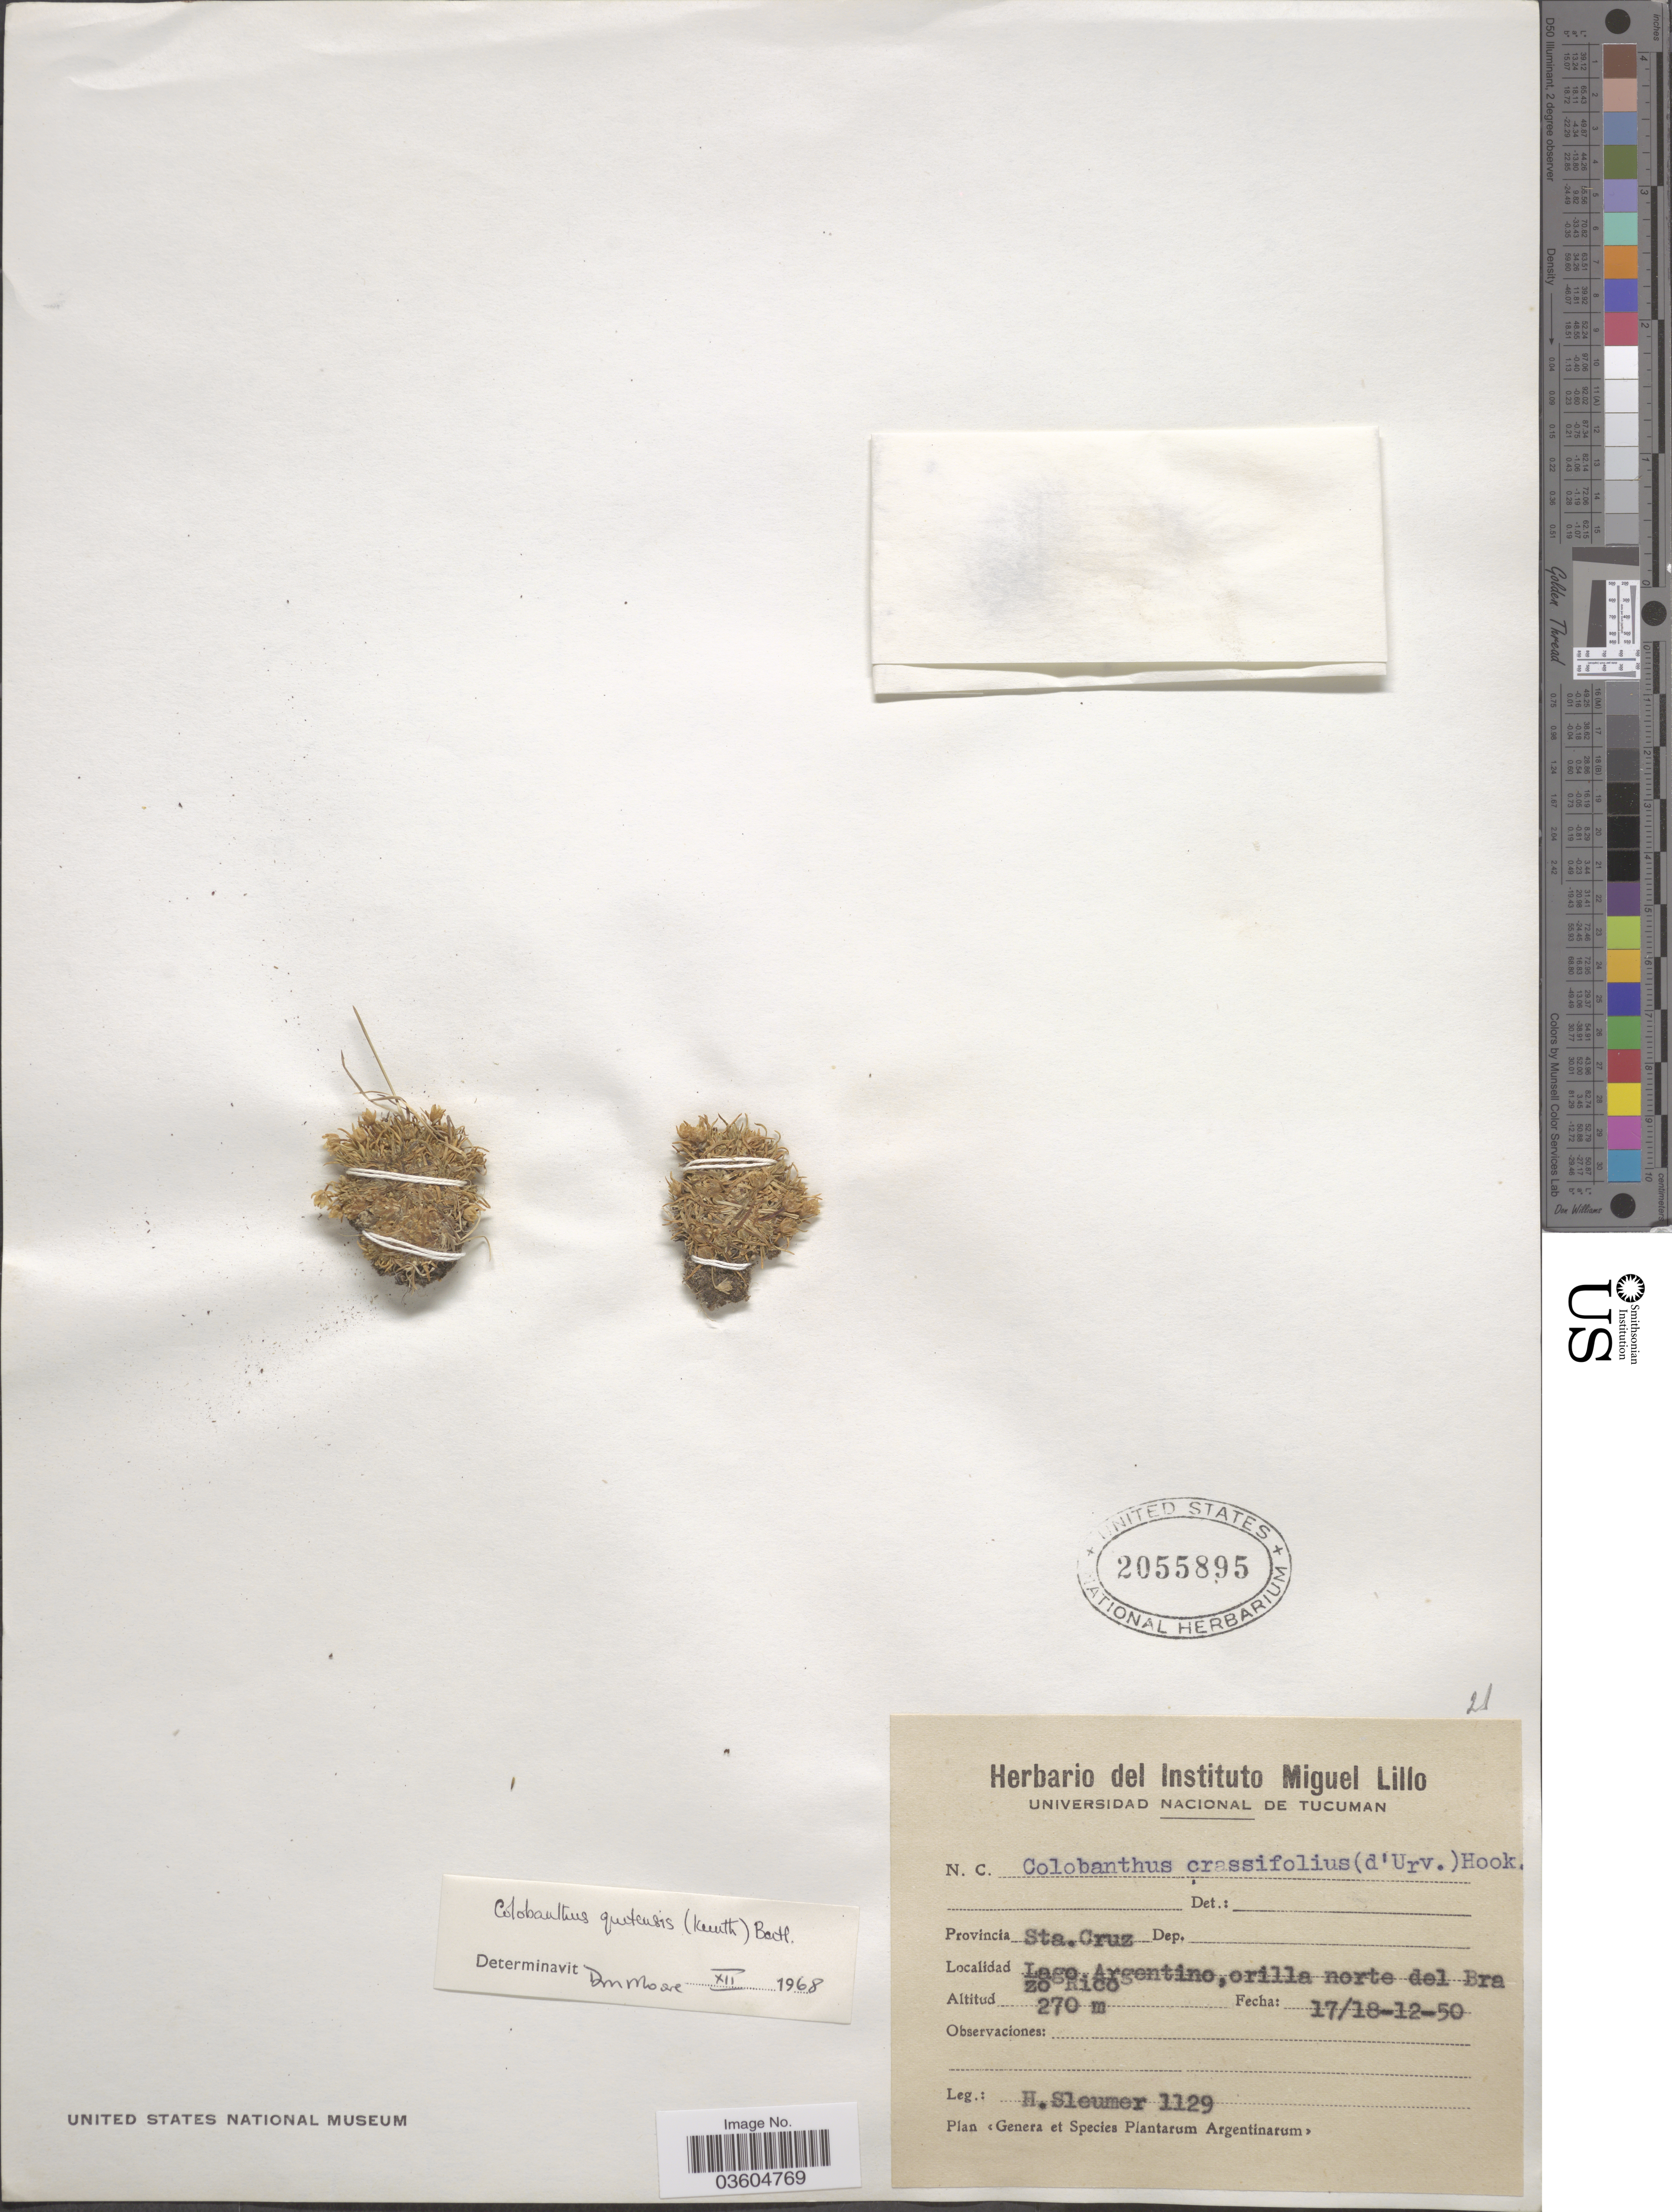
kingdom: Plantae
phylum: Tracheophyta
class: Magnoliopsida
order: Caryophyllales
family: Caryophyllaceae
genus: Colobanthus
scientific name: Colobanthus quitensis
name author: (Kunth) Bartl.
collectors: H. O. Sleumer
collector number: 1129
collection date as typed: Transcribed d/m/y: 17/12/50 to 18/12/50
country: Argentina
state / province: Santa Cruz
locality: Lago Argentino, orilla norte del Brazo Rico.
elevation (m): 270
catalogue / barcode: US 2055895